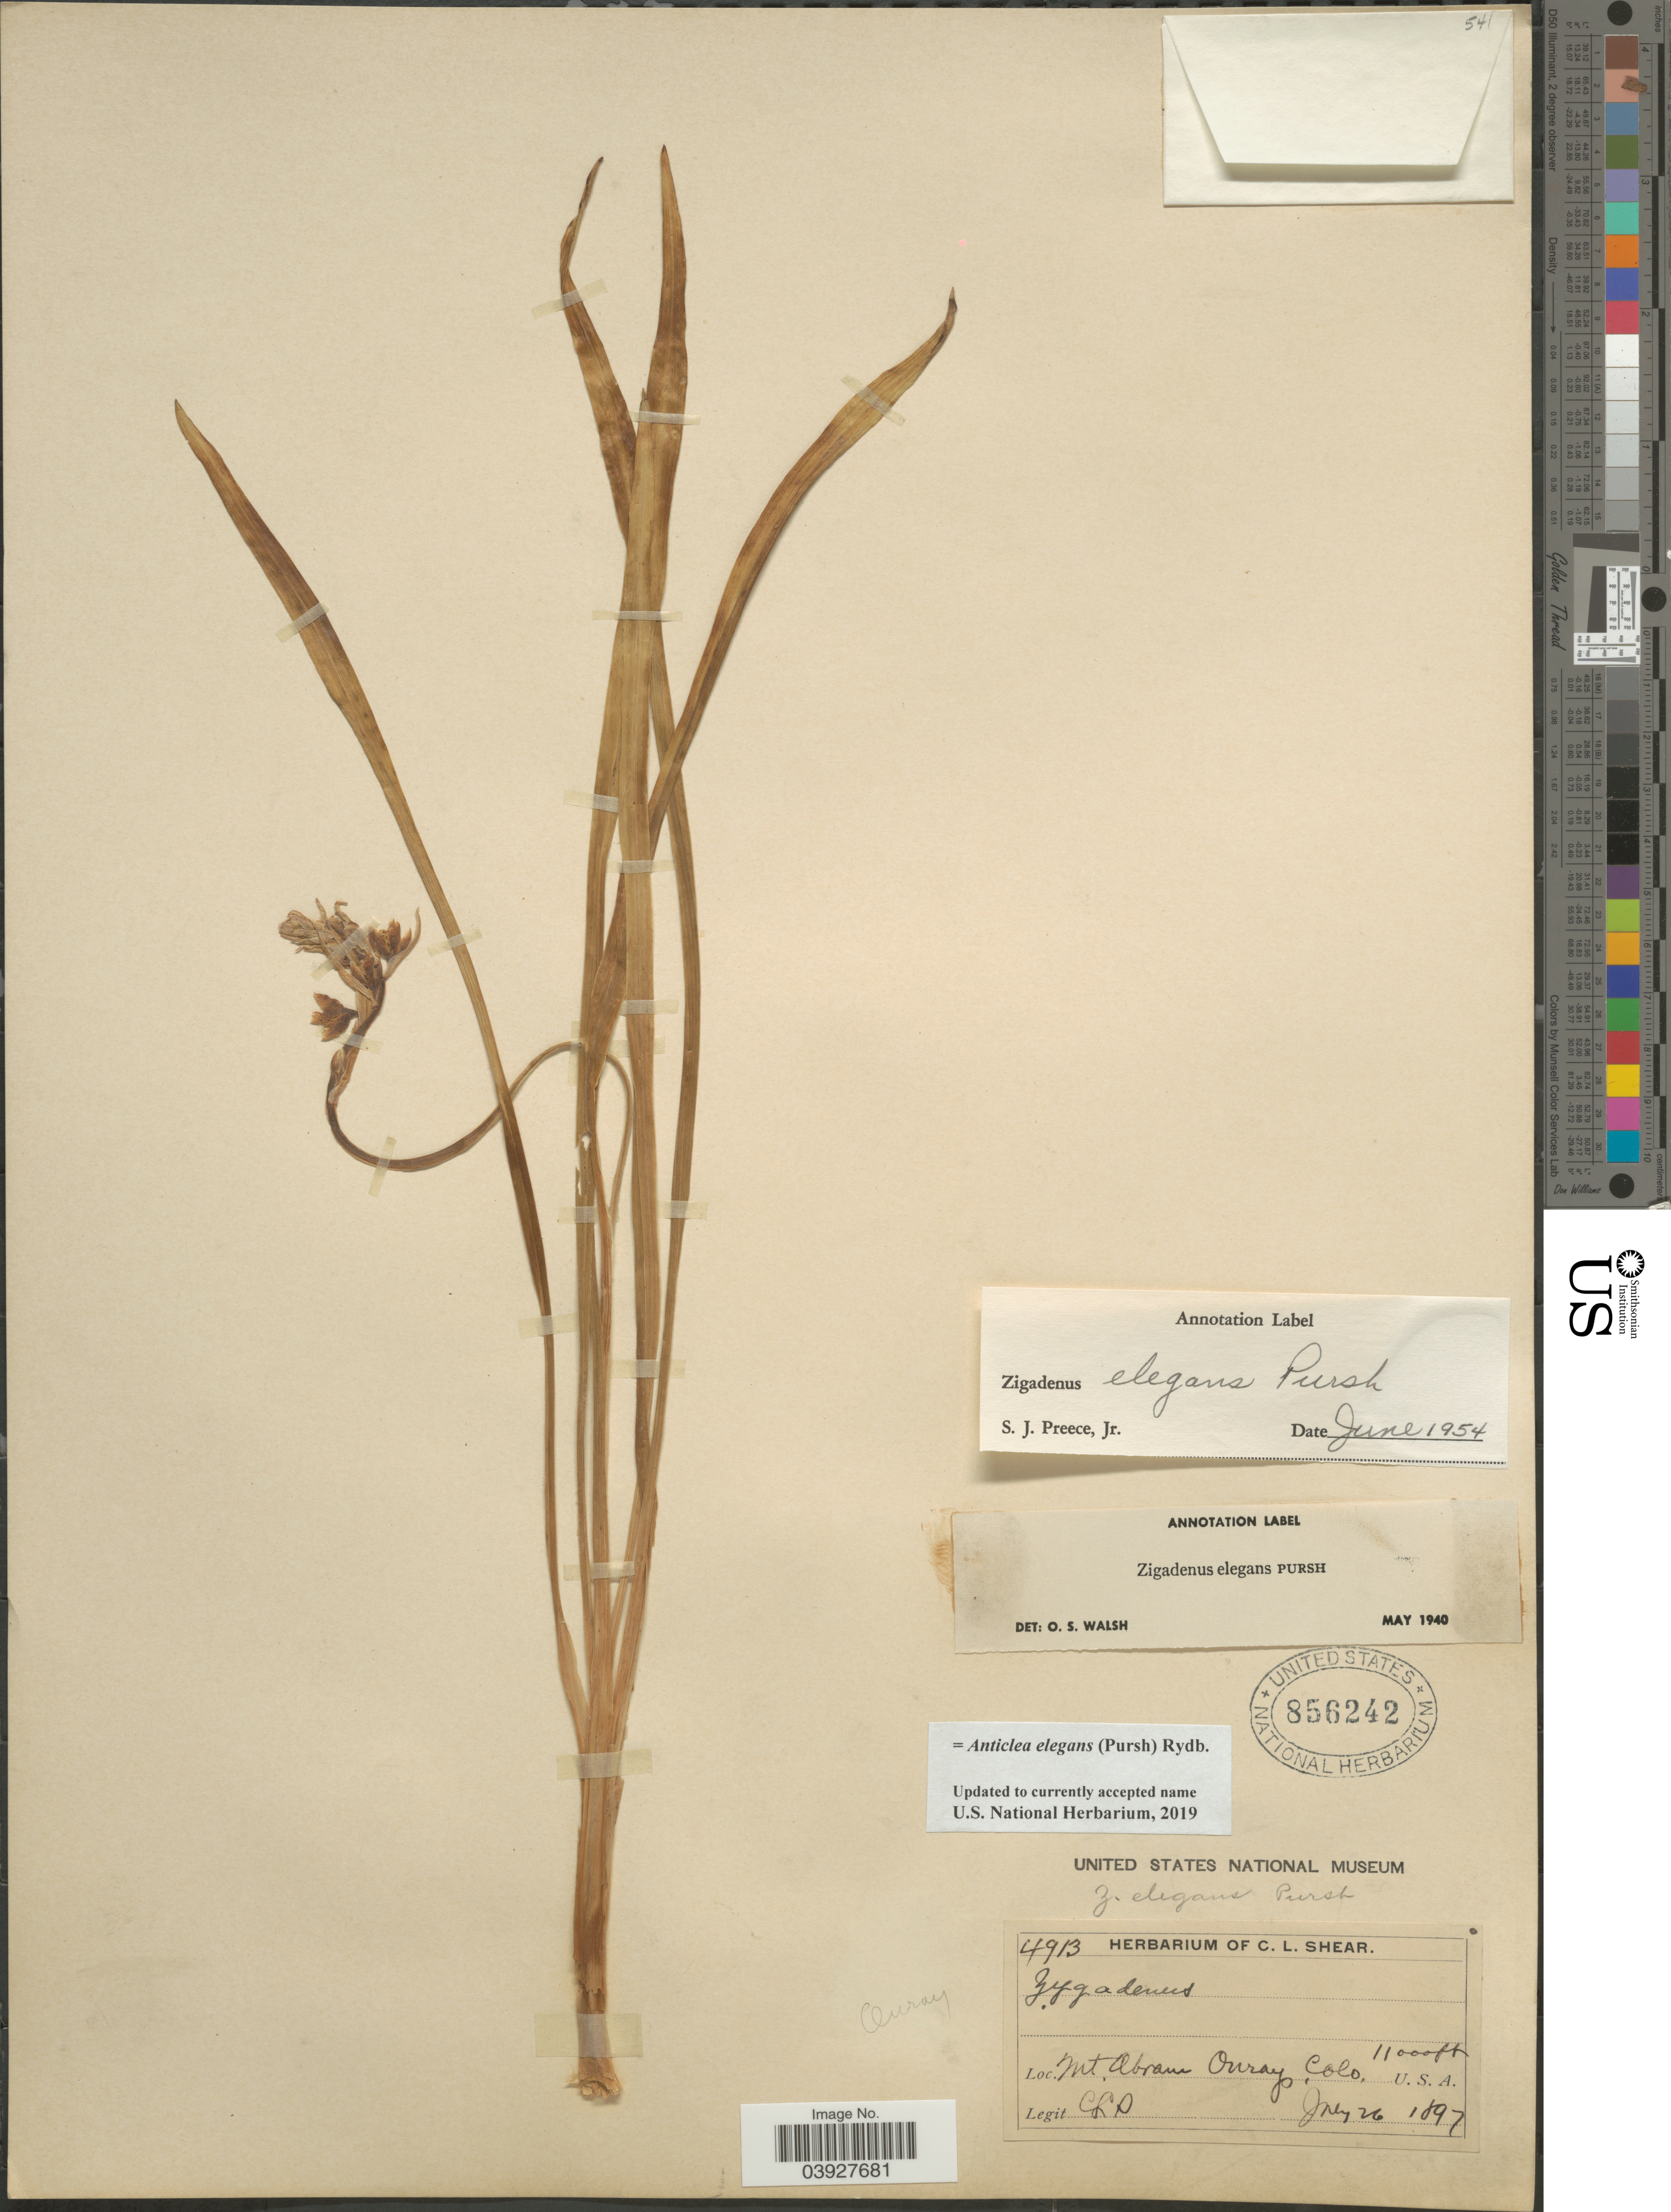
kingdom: Plantae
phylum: Tracheophyta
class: Liliopsida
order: Liliales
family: Melanthiaceae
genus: Anticlea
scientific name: Anticlea elegans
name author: (Pursh) Rydb.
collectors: C. L. Shear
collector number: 4913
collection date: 1897-07-26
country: United States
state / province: Colorado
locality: Mt. Abram Ouray.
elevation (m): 3353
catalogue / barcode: US 856242